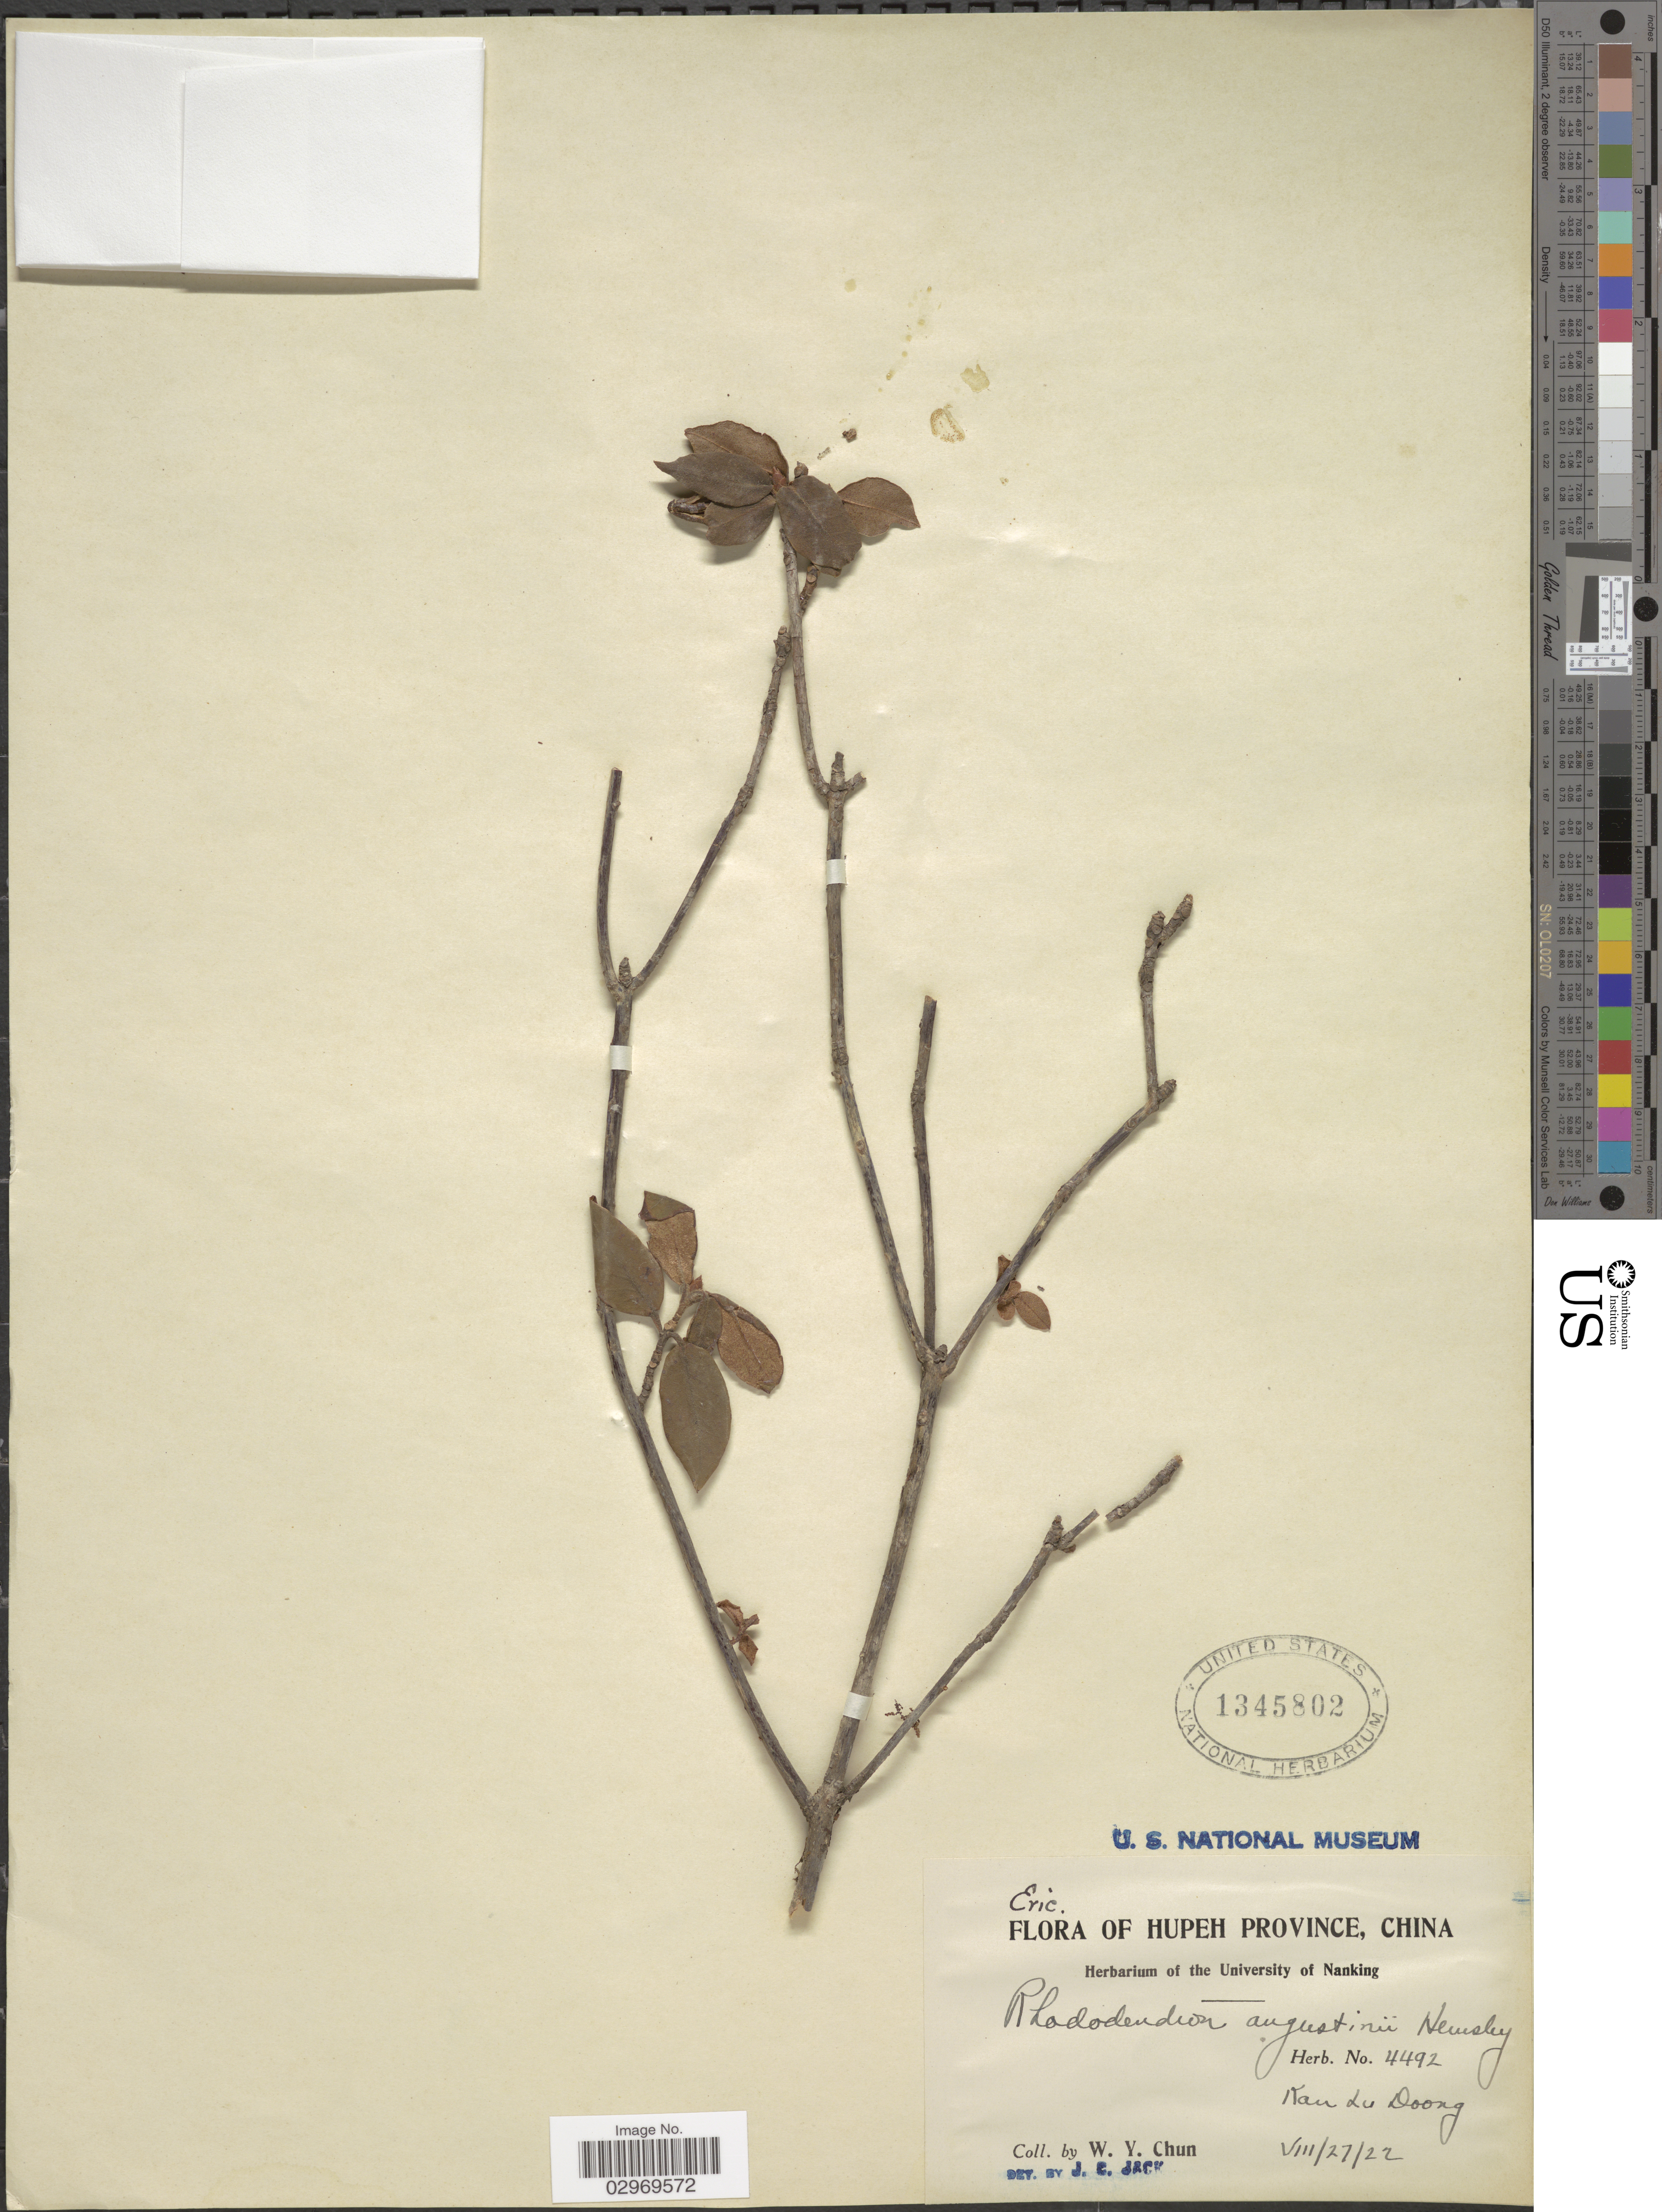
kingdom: Plantae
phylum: Tracheophyta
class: Magnoliopsida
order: Ericales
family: Ericaceae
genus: Rhododendron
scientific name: Rhododendron augustinei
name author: Hemsl.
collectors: W. Y. Chun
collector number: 4492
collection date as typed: Transcribed d/m/y: 27/8/22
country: China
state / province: Hubei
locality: Hupeh Province, Kau Lu Doong.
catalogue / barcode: US 1345802